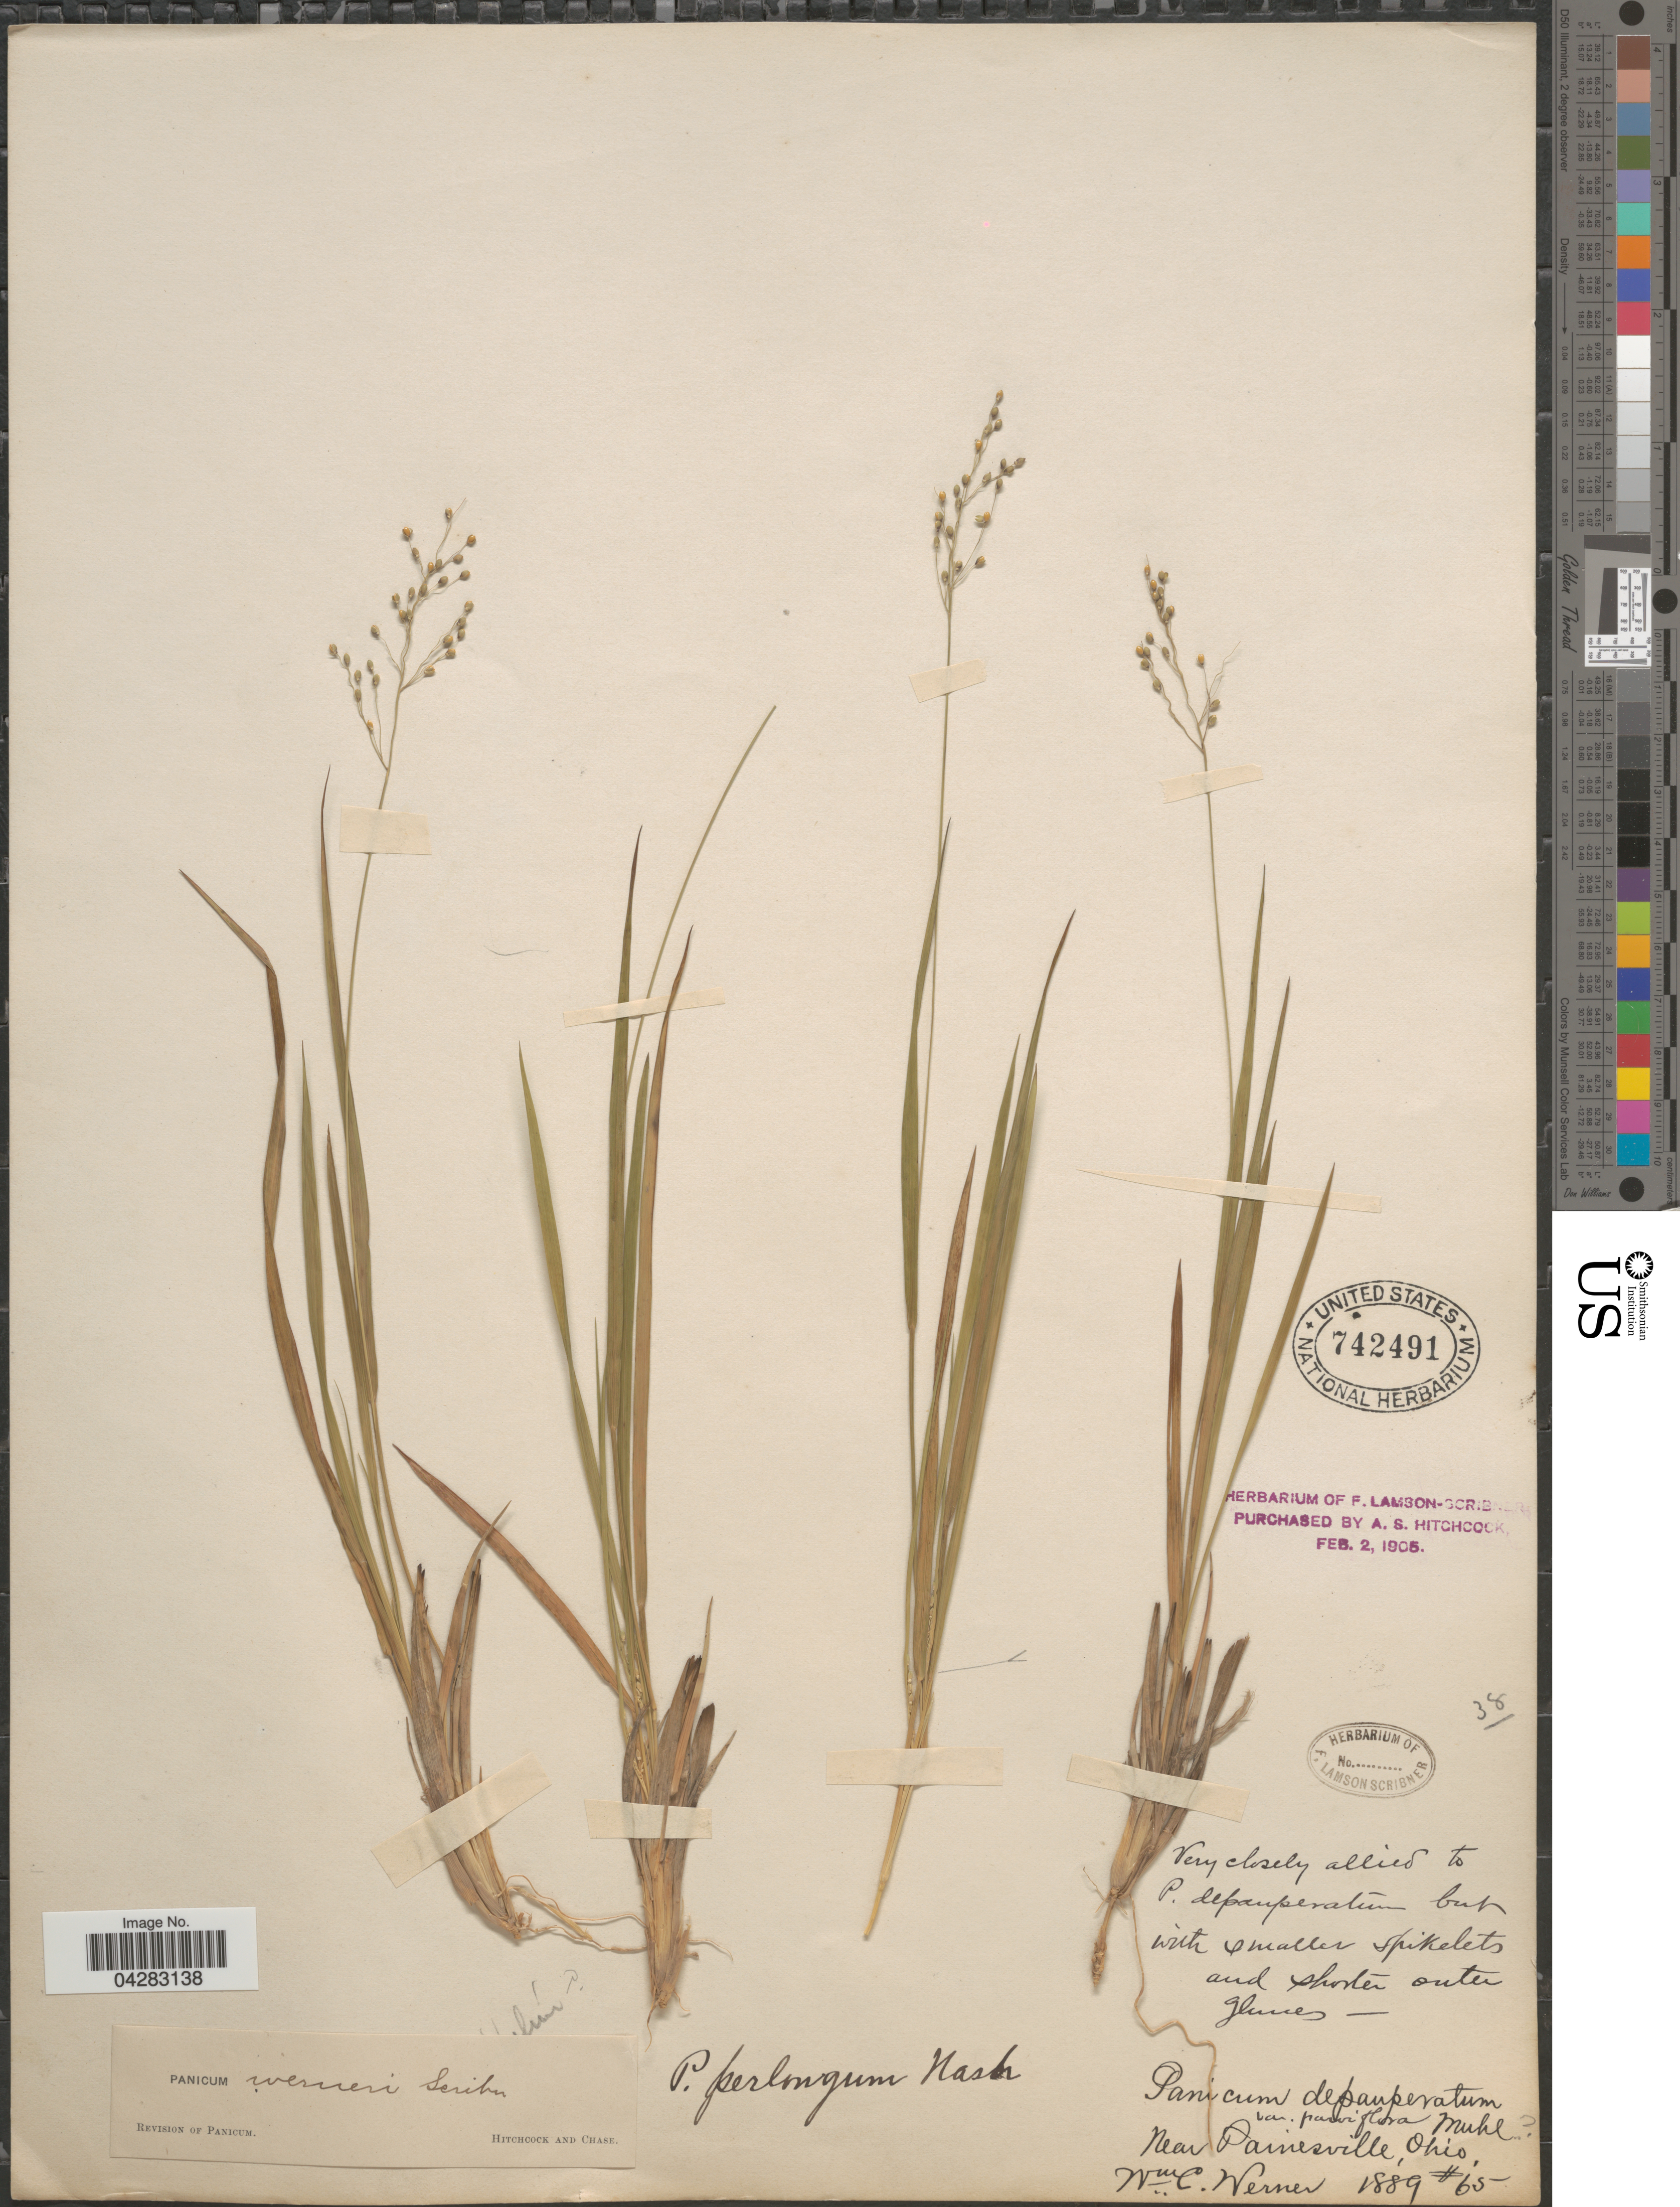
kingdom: Plantae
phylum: Tracheophyta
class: Liliopsida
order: Poales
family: Poaceae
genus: Dichanthelium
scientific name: Dichanthelium linearifolium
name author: (Scribn.) Gould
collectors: W. Werner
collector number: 65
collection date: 1889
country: United States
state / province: Ohio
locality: Near Painesville.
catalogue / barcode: US 742491